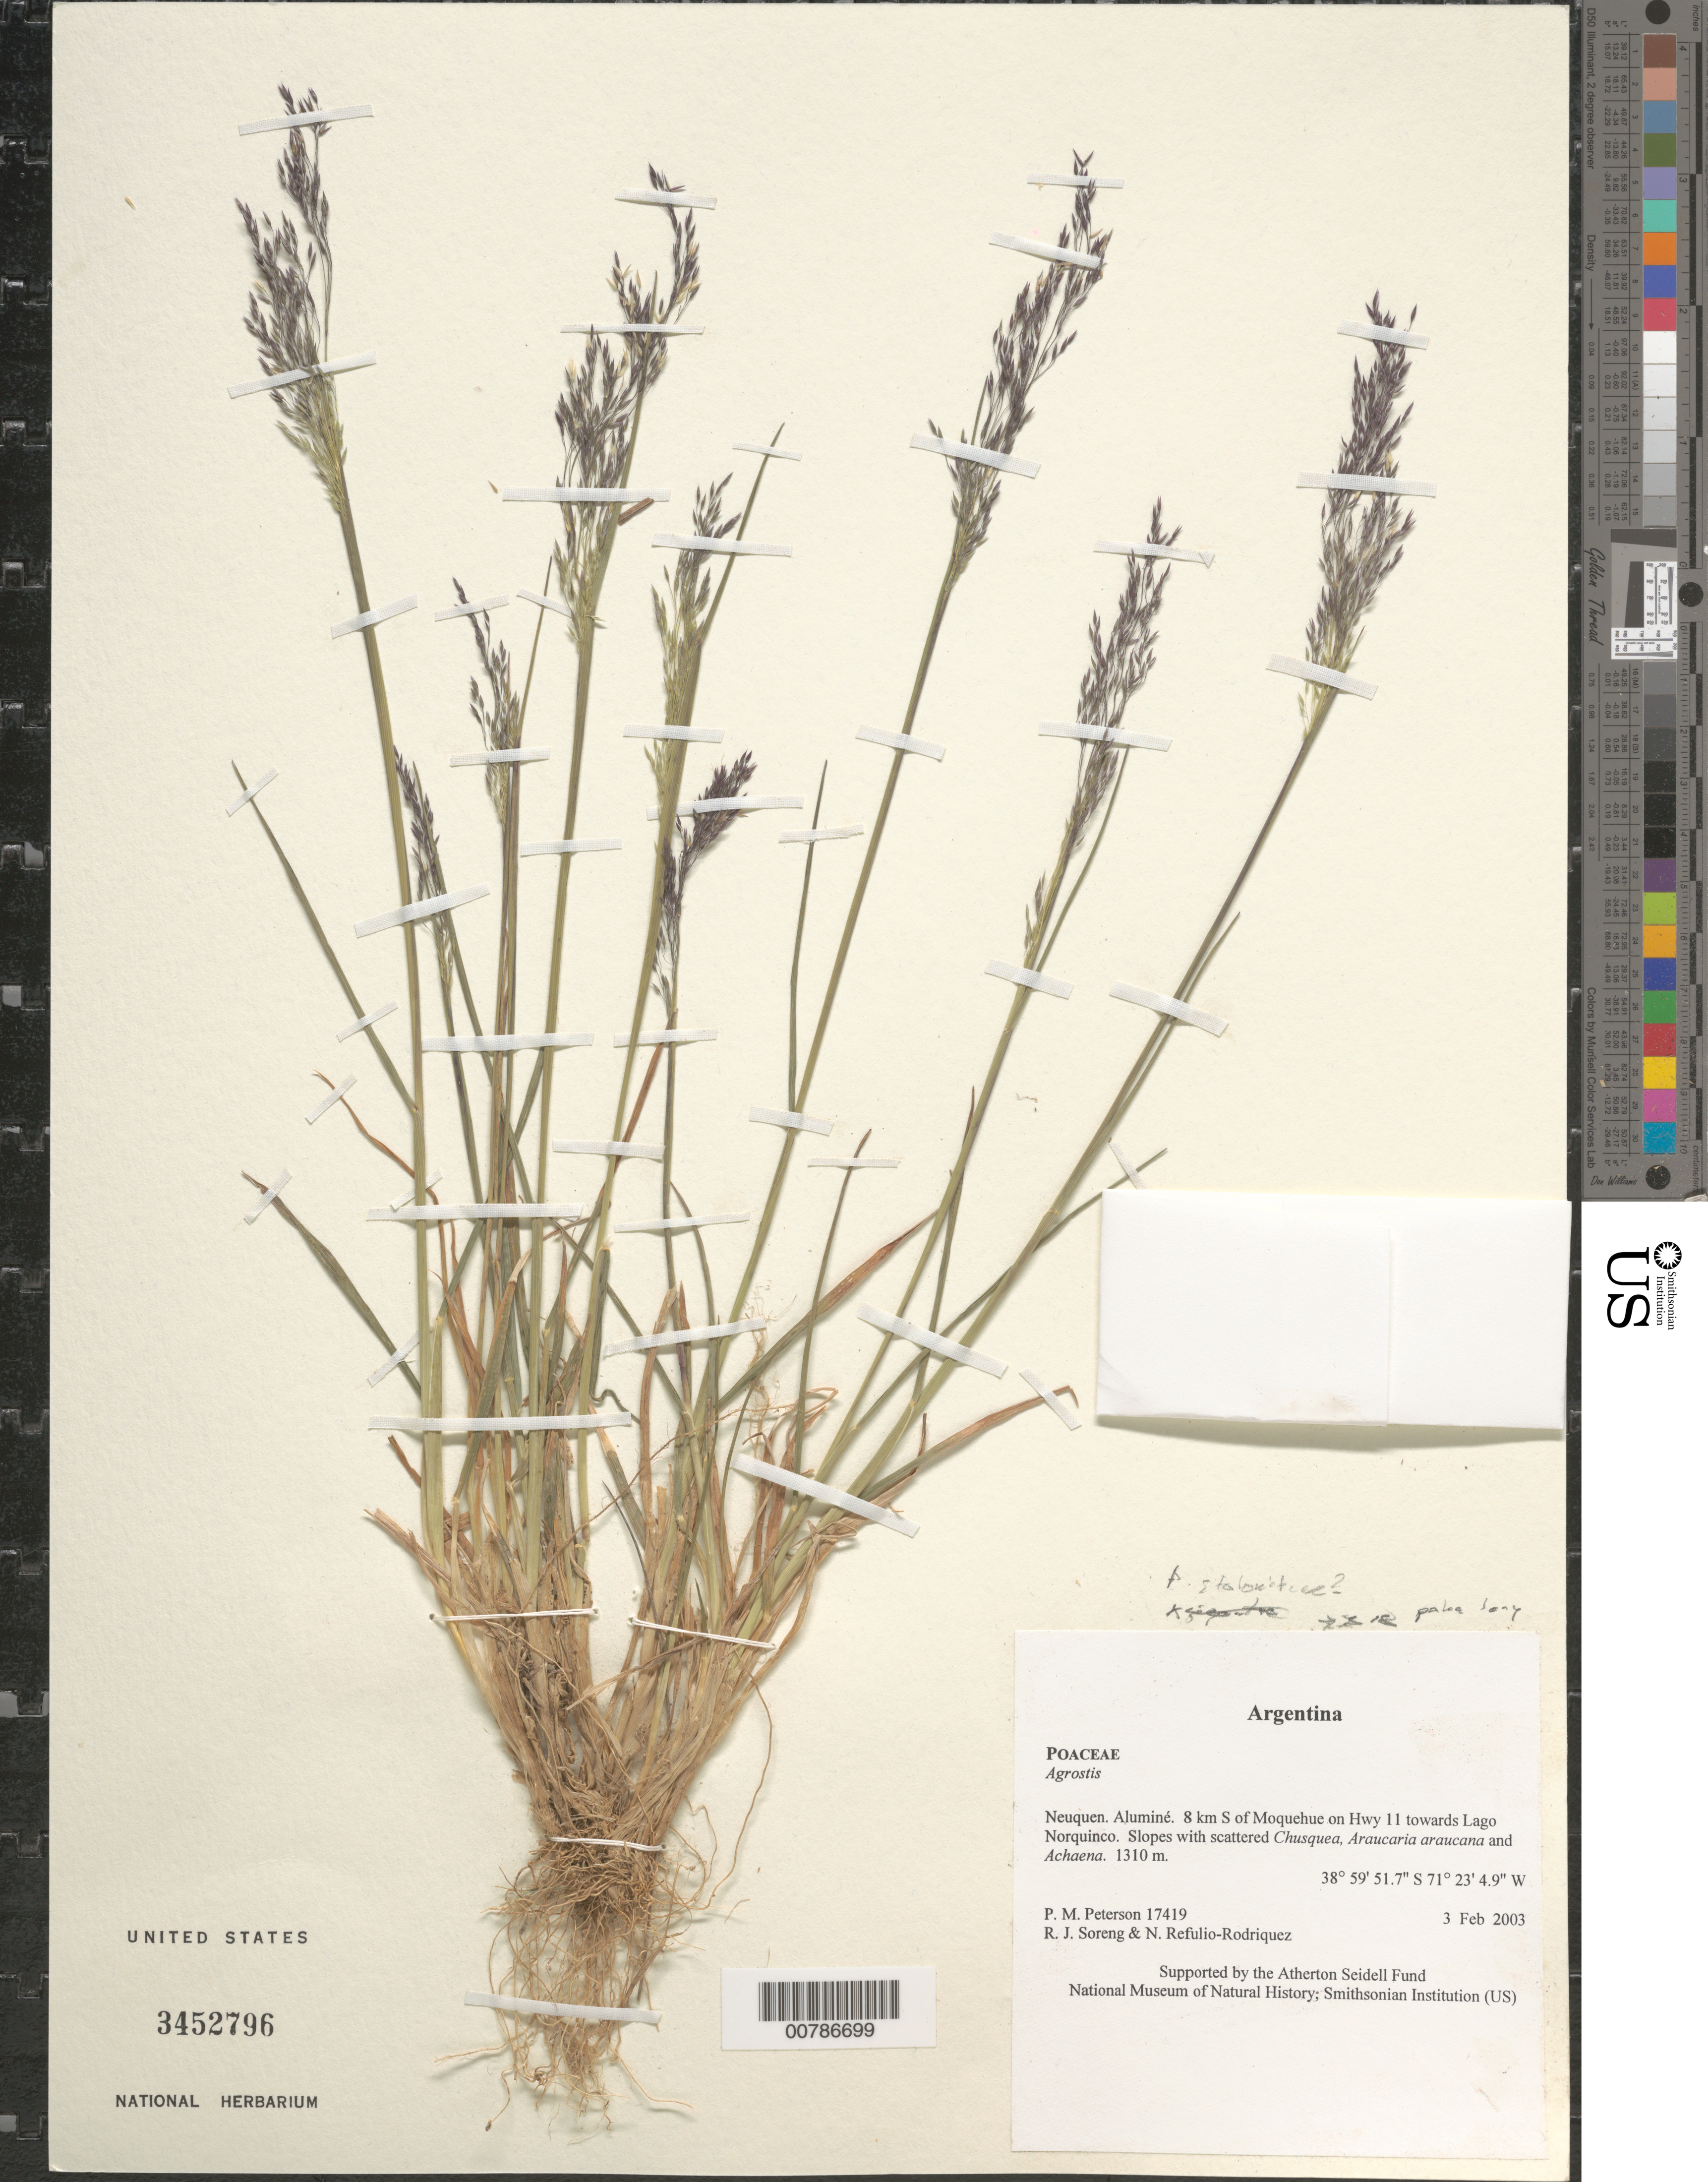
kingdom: Plantae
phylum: Tracheophyta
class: Liliopsida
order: Poales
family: Poaceae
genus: Agrostis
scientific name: Agrostis stolonifera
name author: L.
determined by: Soreng, Robert J., Research Associate (BOT), Smithsonian Institution - National Museum of Natural History (UNITED STATES)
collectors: P. M. Peterson, R. J. Soreng & N. Refulio-Rodríguez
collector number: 17419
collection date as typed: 03 Feb 2003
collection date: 2003-02-03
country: Argentina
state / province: Neuquen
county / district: Aluminé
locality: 8 km S of Moquehue on Hwy 11 towards Lago Norquinco. Slopes with scattered Chusquea, Araucaria araucana and Achaena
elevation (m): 1310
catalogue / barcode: US 3452796